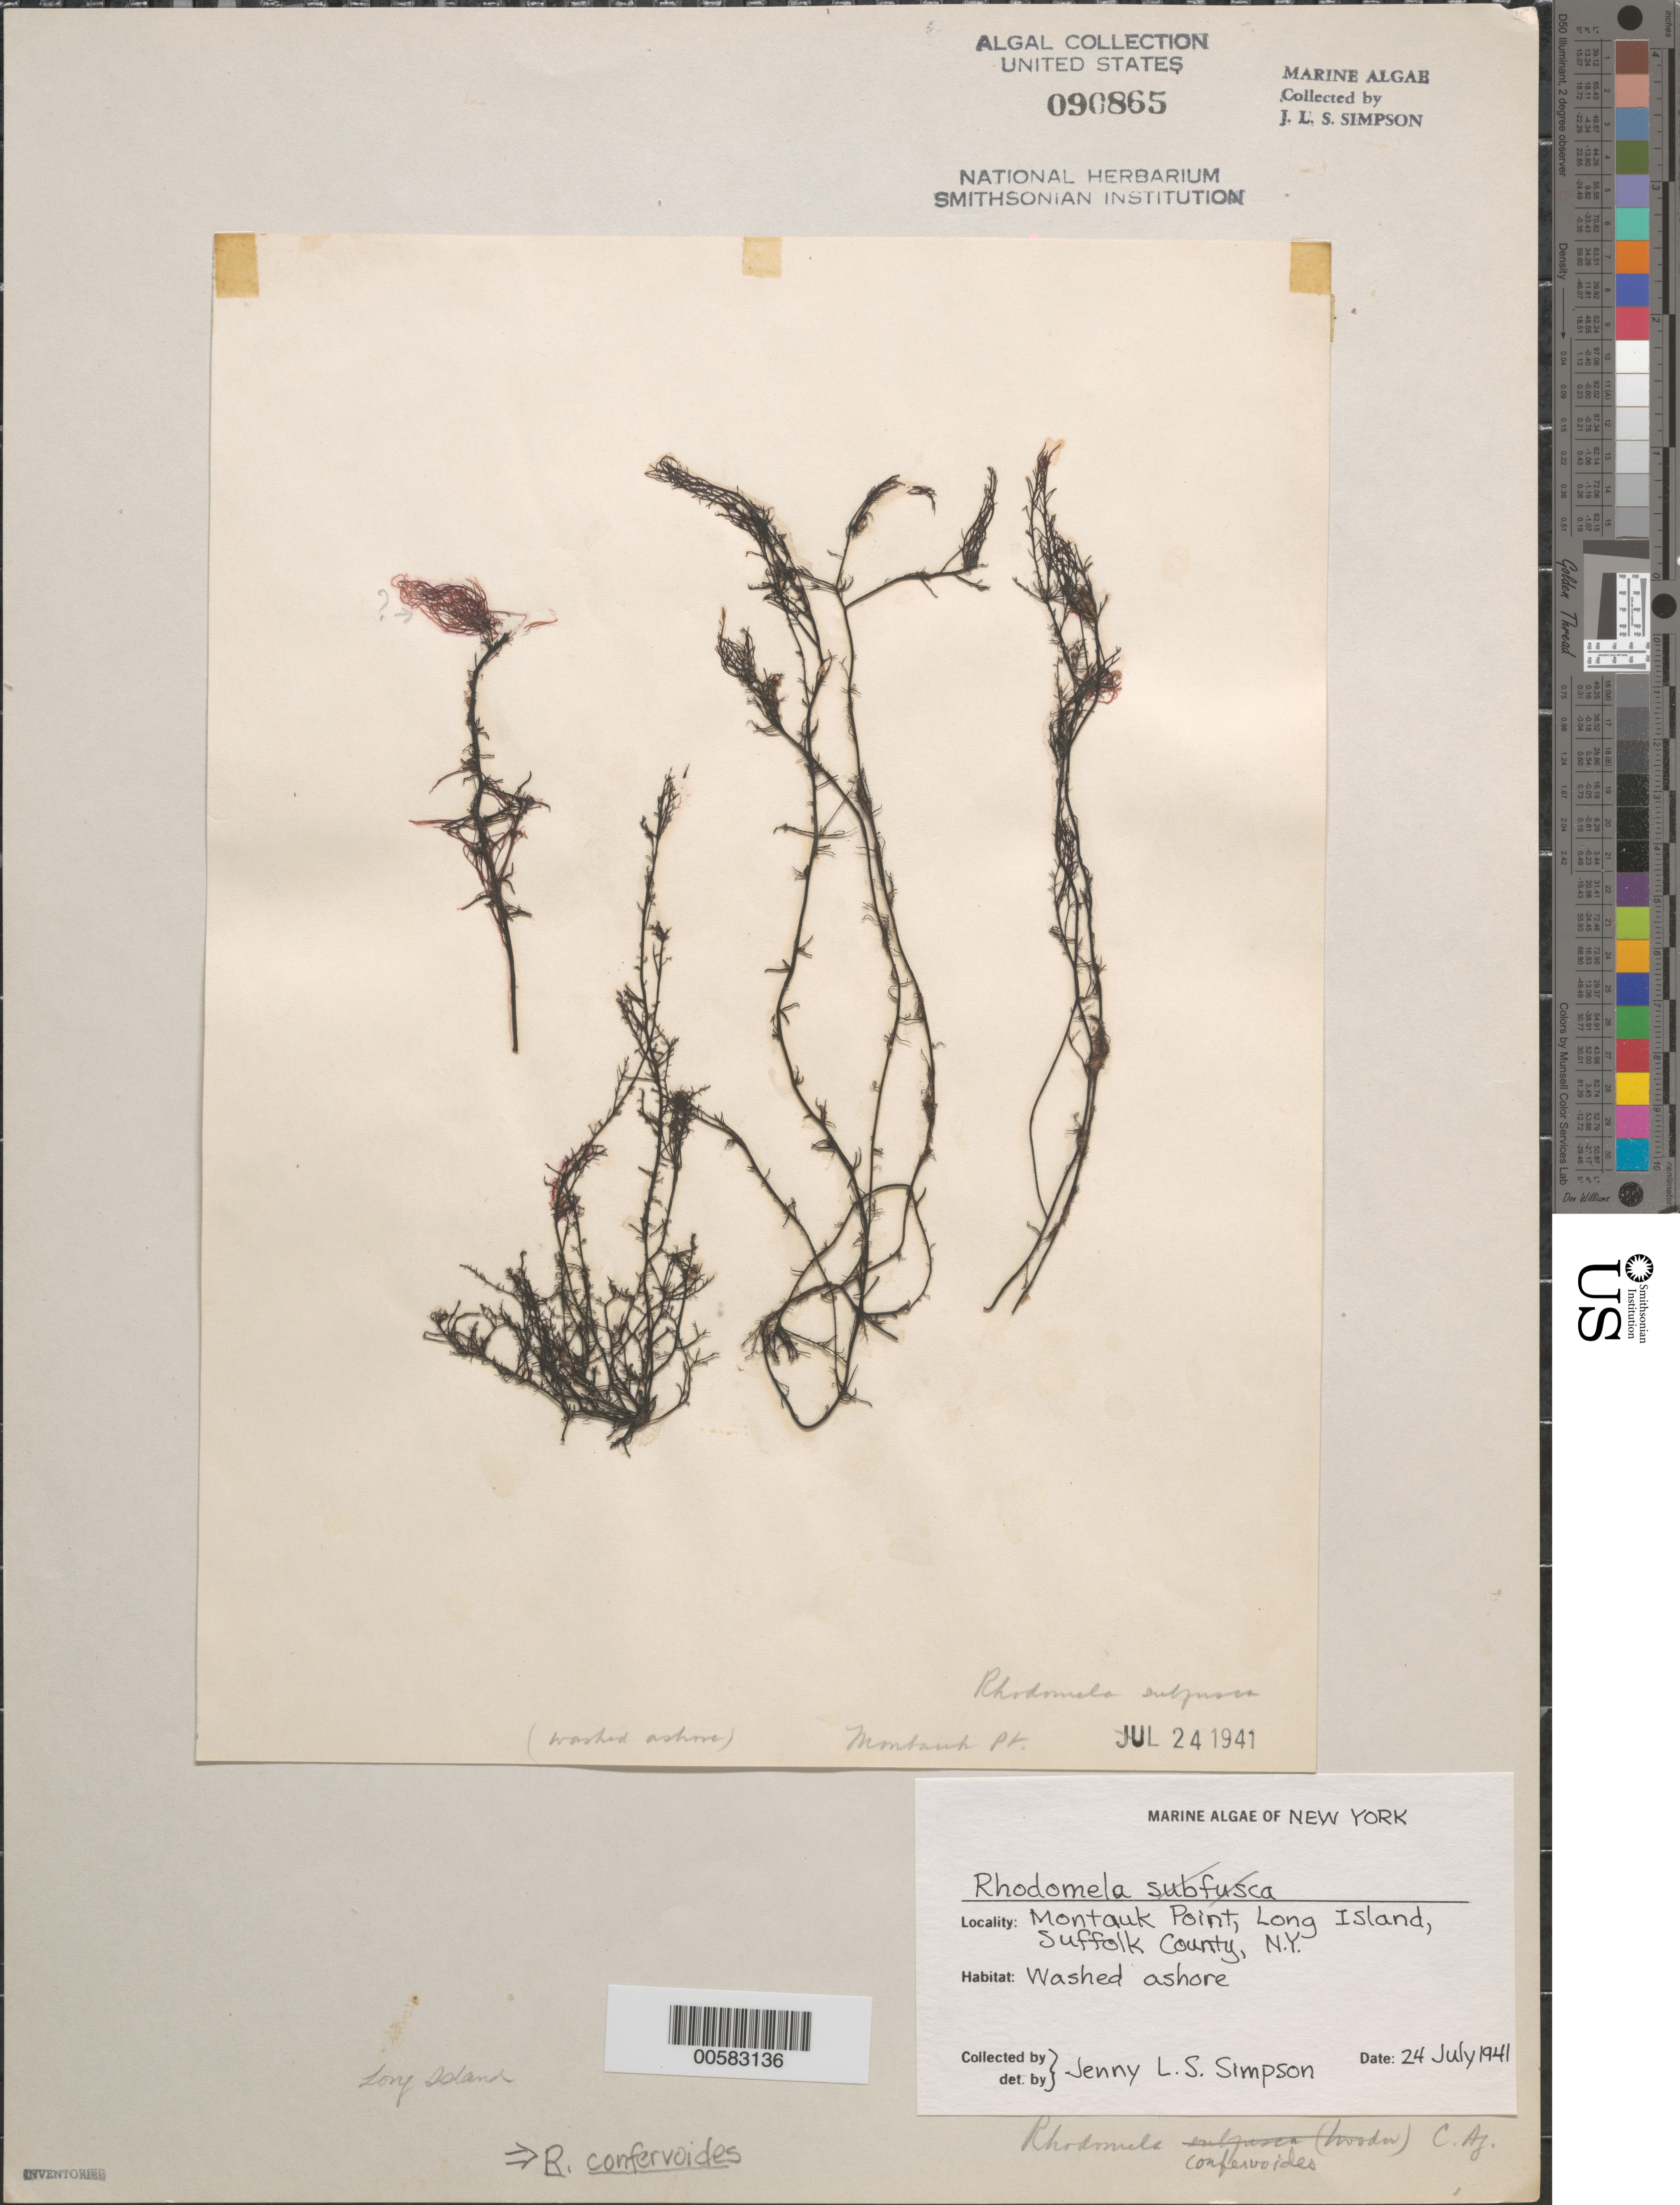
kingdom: Plantae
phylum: Rhodophyta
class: Florideophyceae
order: Ceramiales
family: Rhodomelaceae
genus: Rhodomela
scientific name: Rhodomela confervoides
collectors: J. Simpson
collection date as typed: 24 Jul 1941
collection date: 1941-07-24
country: United States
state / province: New York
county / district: Suffolk County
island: Long Island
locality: Montauk Point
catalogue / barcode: US 90865